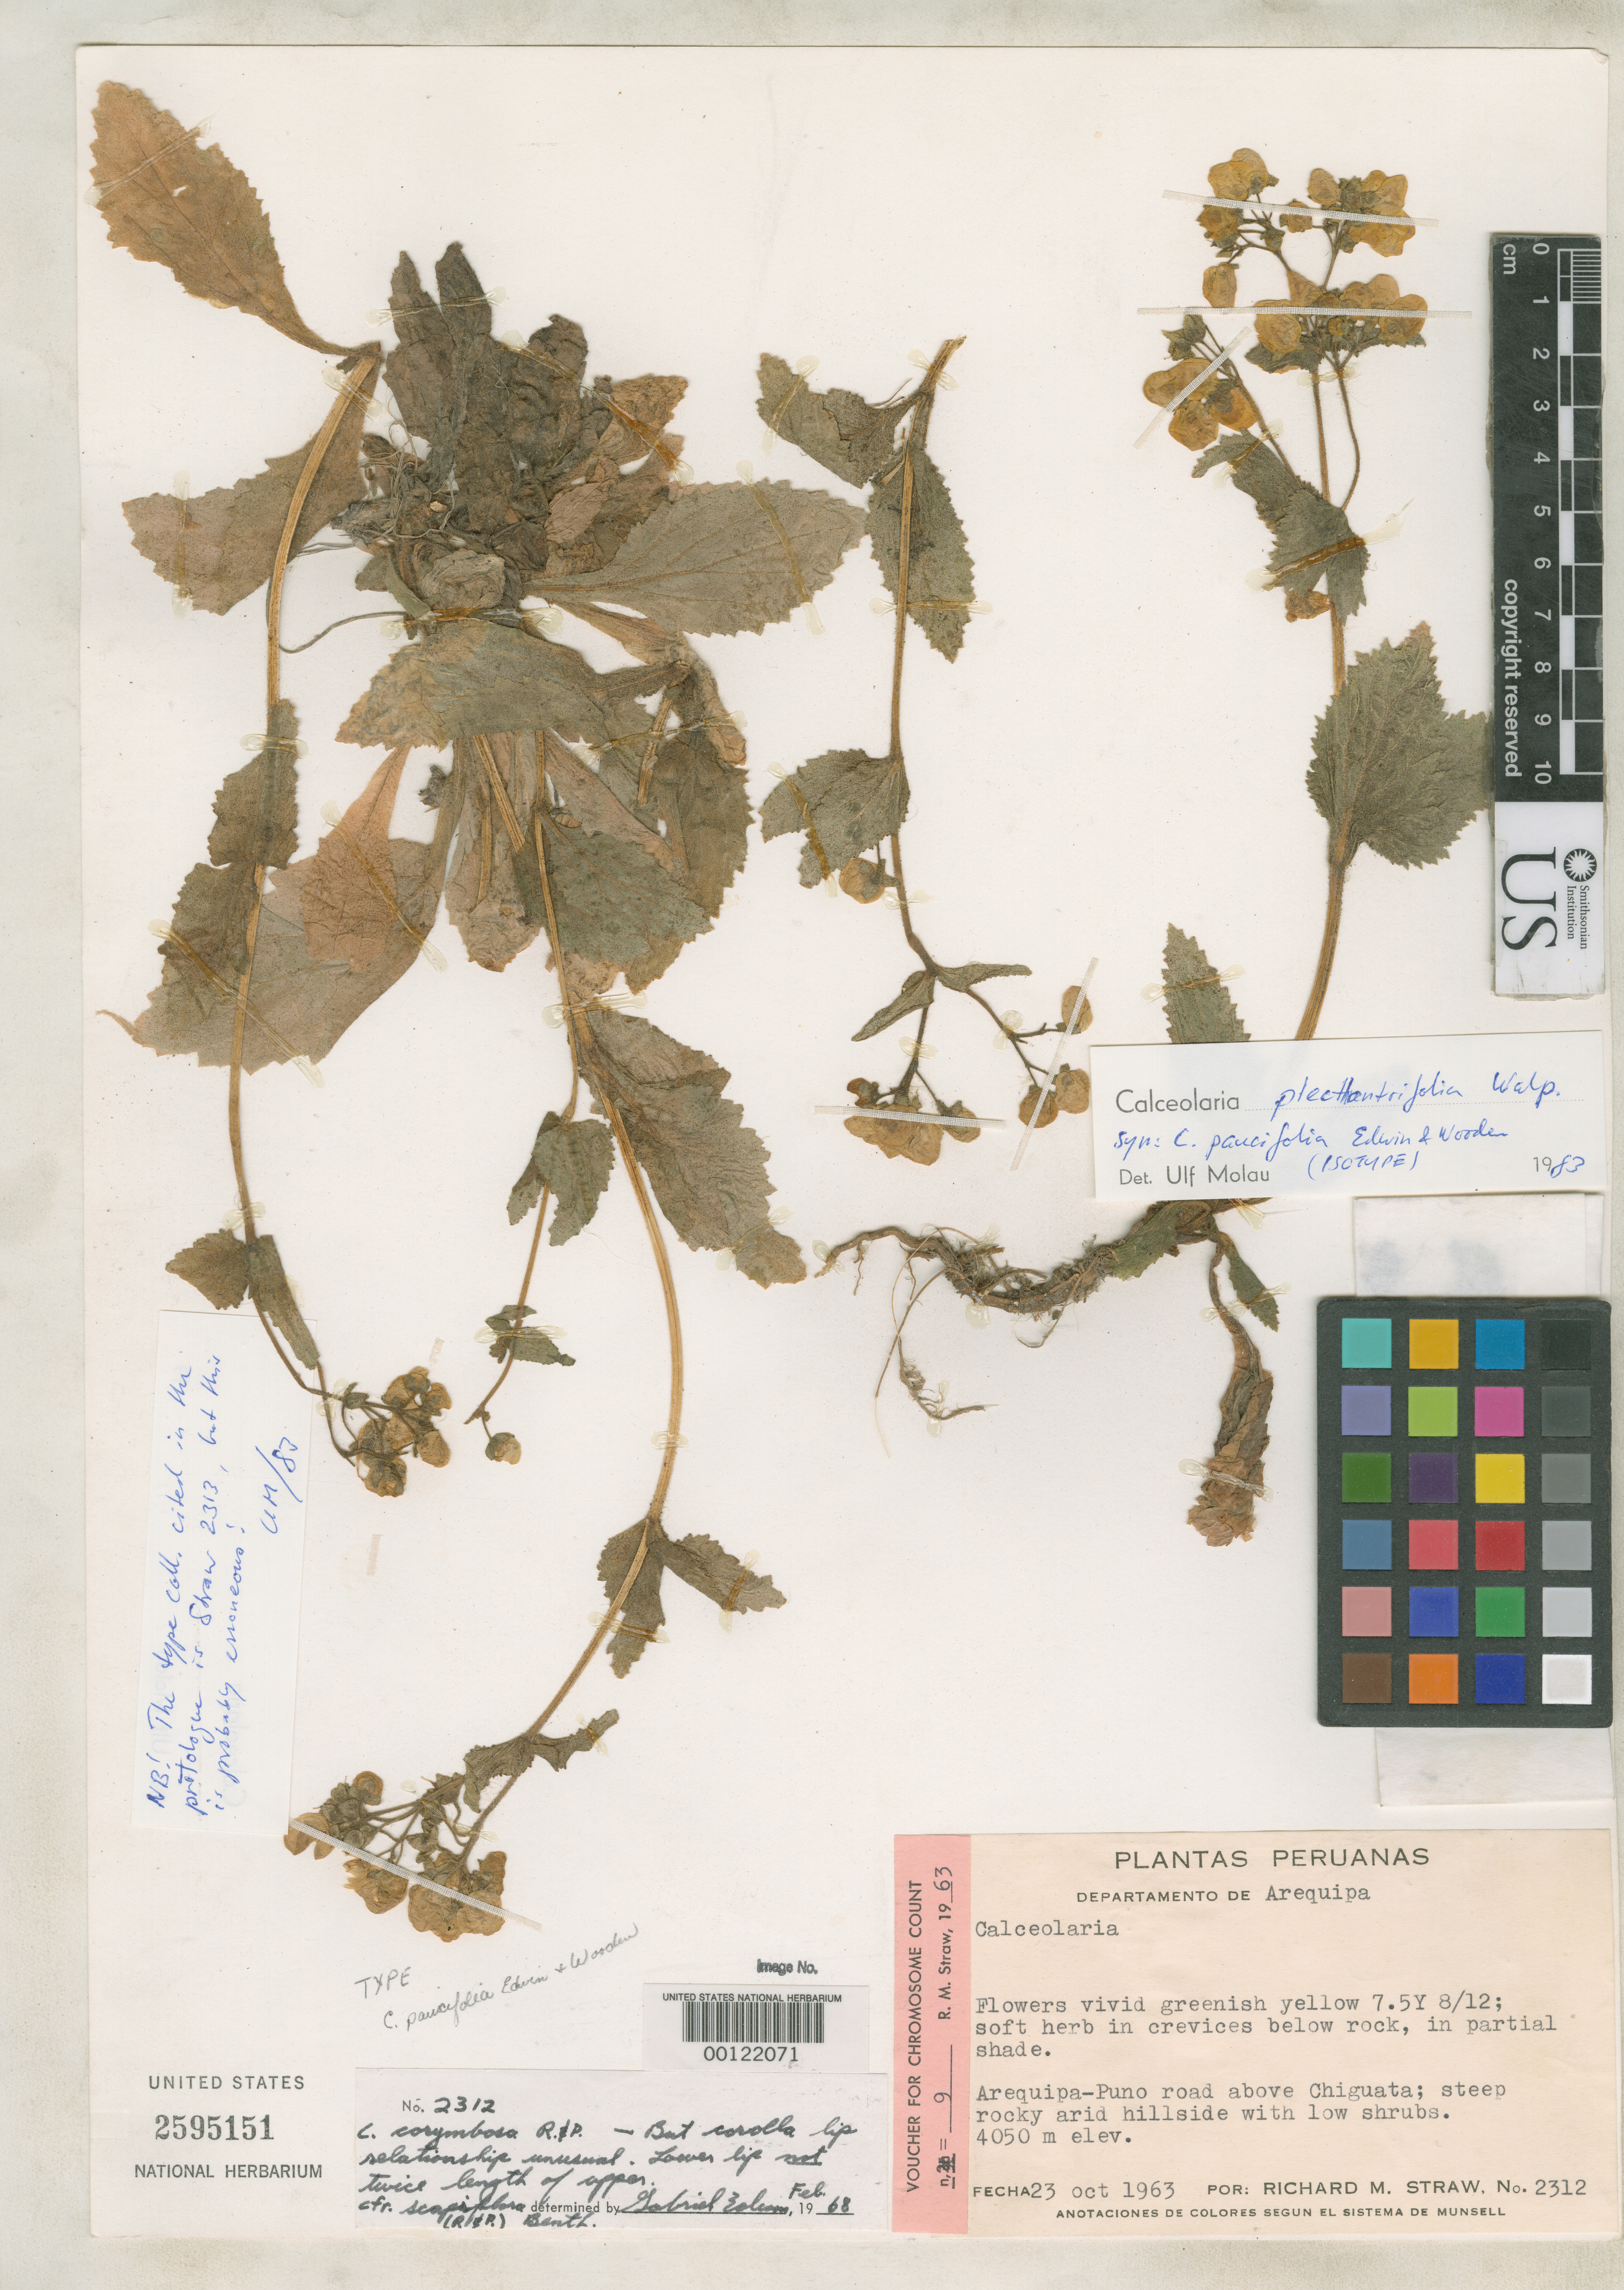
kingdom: Plantae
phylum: Tracheophyta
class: Magnoliopsida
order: Lamiales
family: Calceolariaceae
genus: Calceolaria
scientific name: Calceolaria paucifolia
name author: Edwin & Wooden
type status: Type Collection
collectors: R. M. Straw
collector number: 2312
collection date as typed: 23 Oct 1963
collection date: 1963-10-23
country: Peru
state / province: Arequipa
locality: Arequipa-Puno road above Chiguata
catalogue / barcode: US 2595151